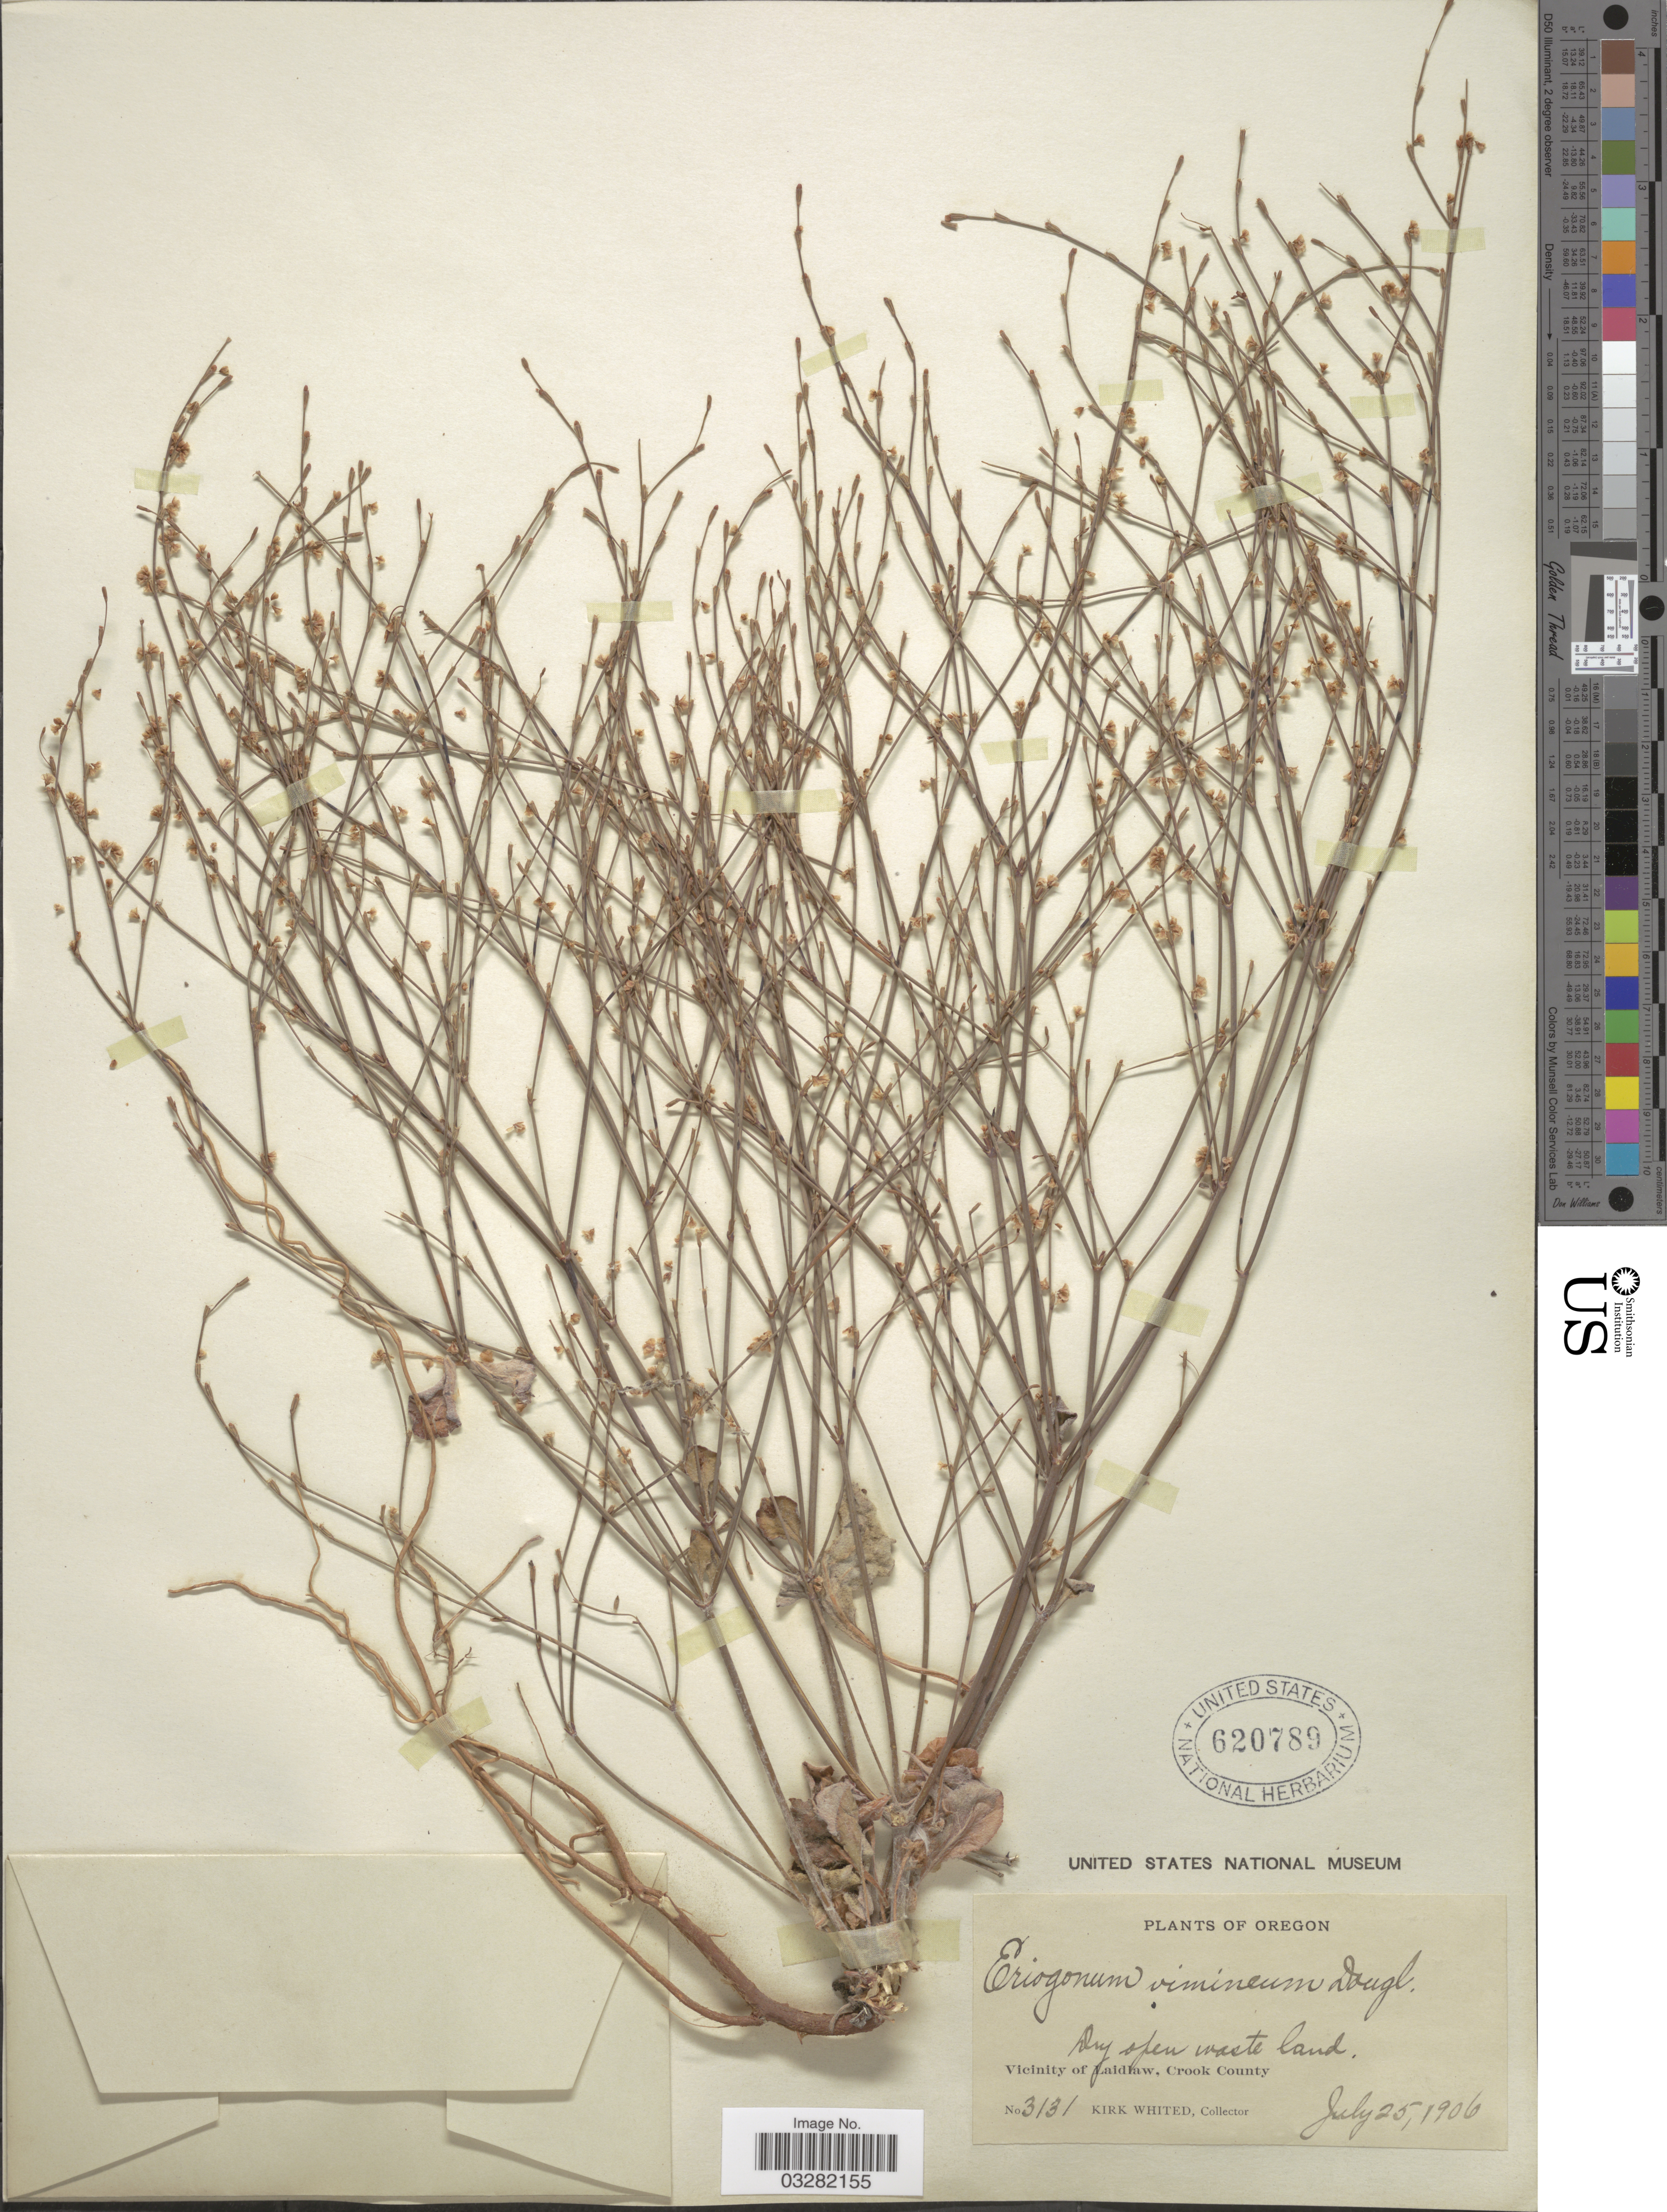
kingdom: Plantae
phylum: Tracheophyta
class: Magnoliopsida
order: Caryophyllales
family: Polygonaceae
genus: Eriogonum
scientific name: Eriogonum vimineum var. vimineum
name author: Douglas ex Benth.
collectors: K. Whited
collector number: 3131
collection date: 1906-07-25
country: United States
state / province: Oregon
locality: Vicinity of Laidlaw, Crook County.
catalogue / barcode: US 620789